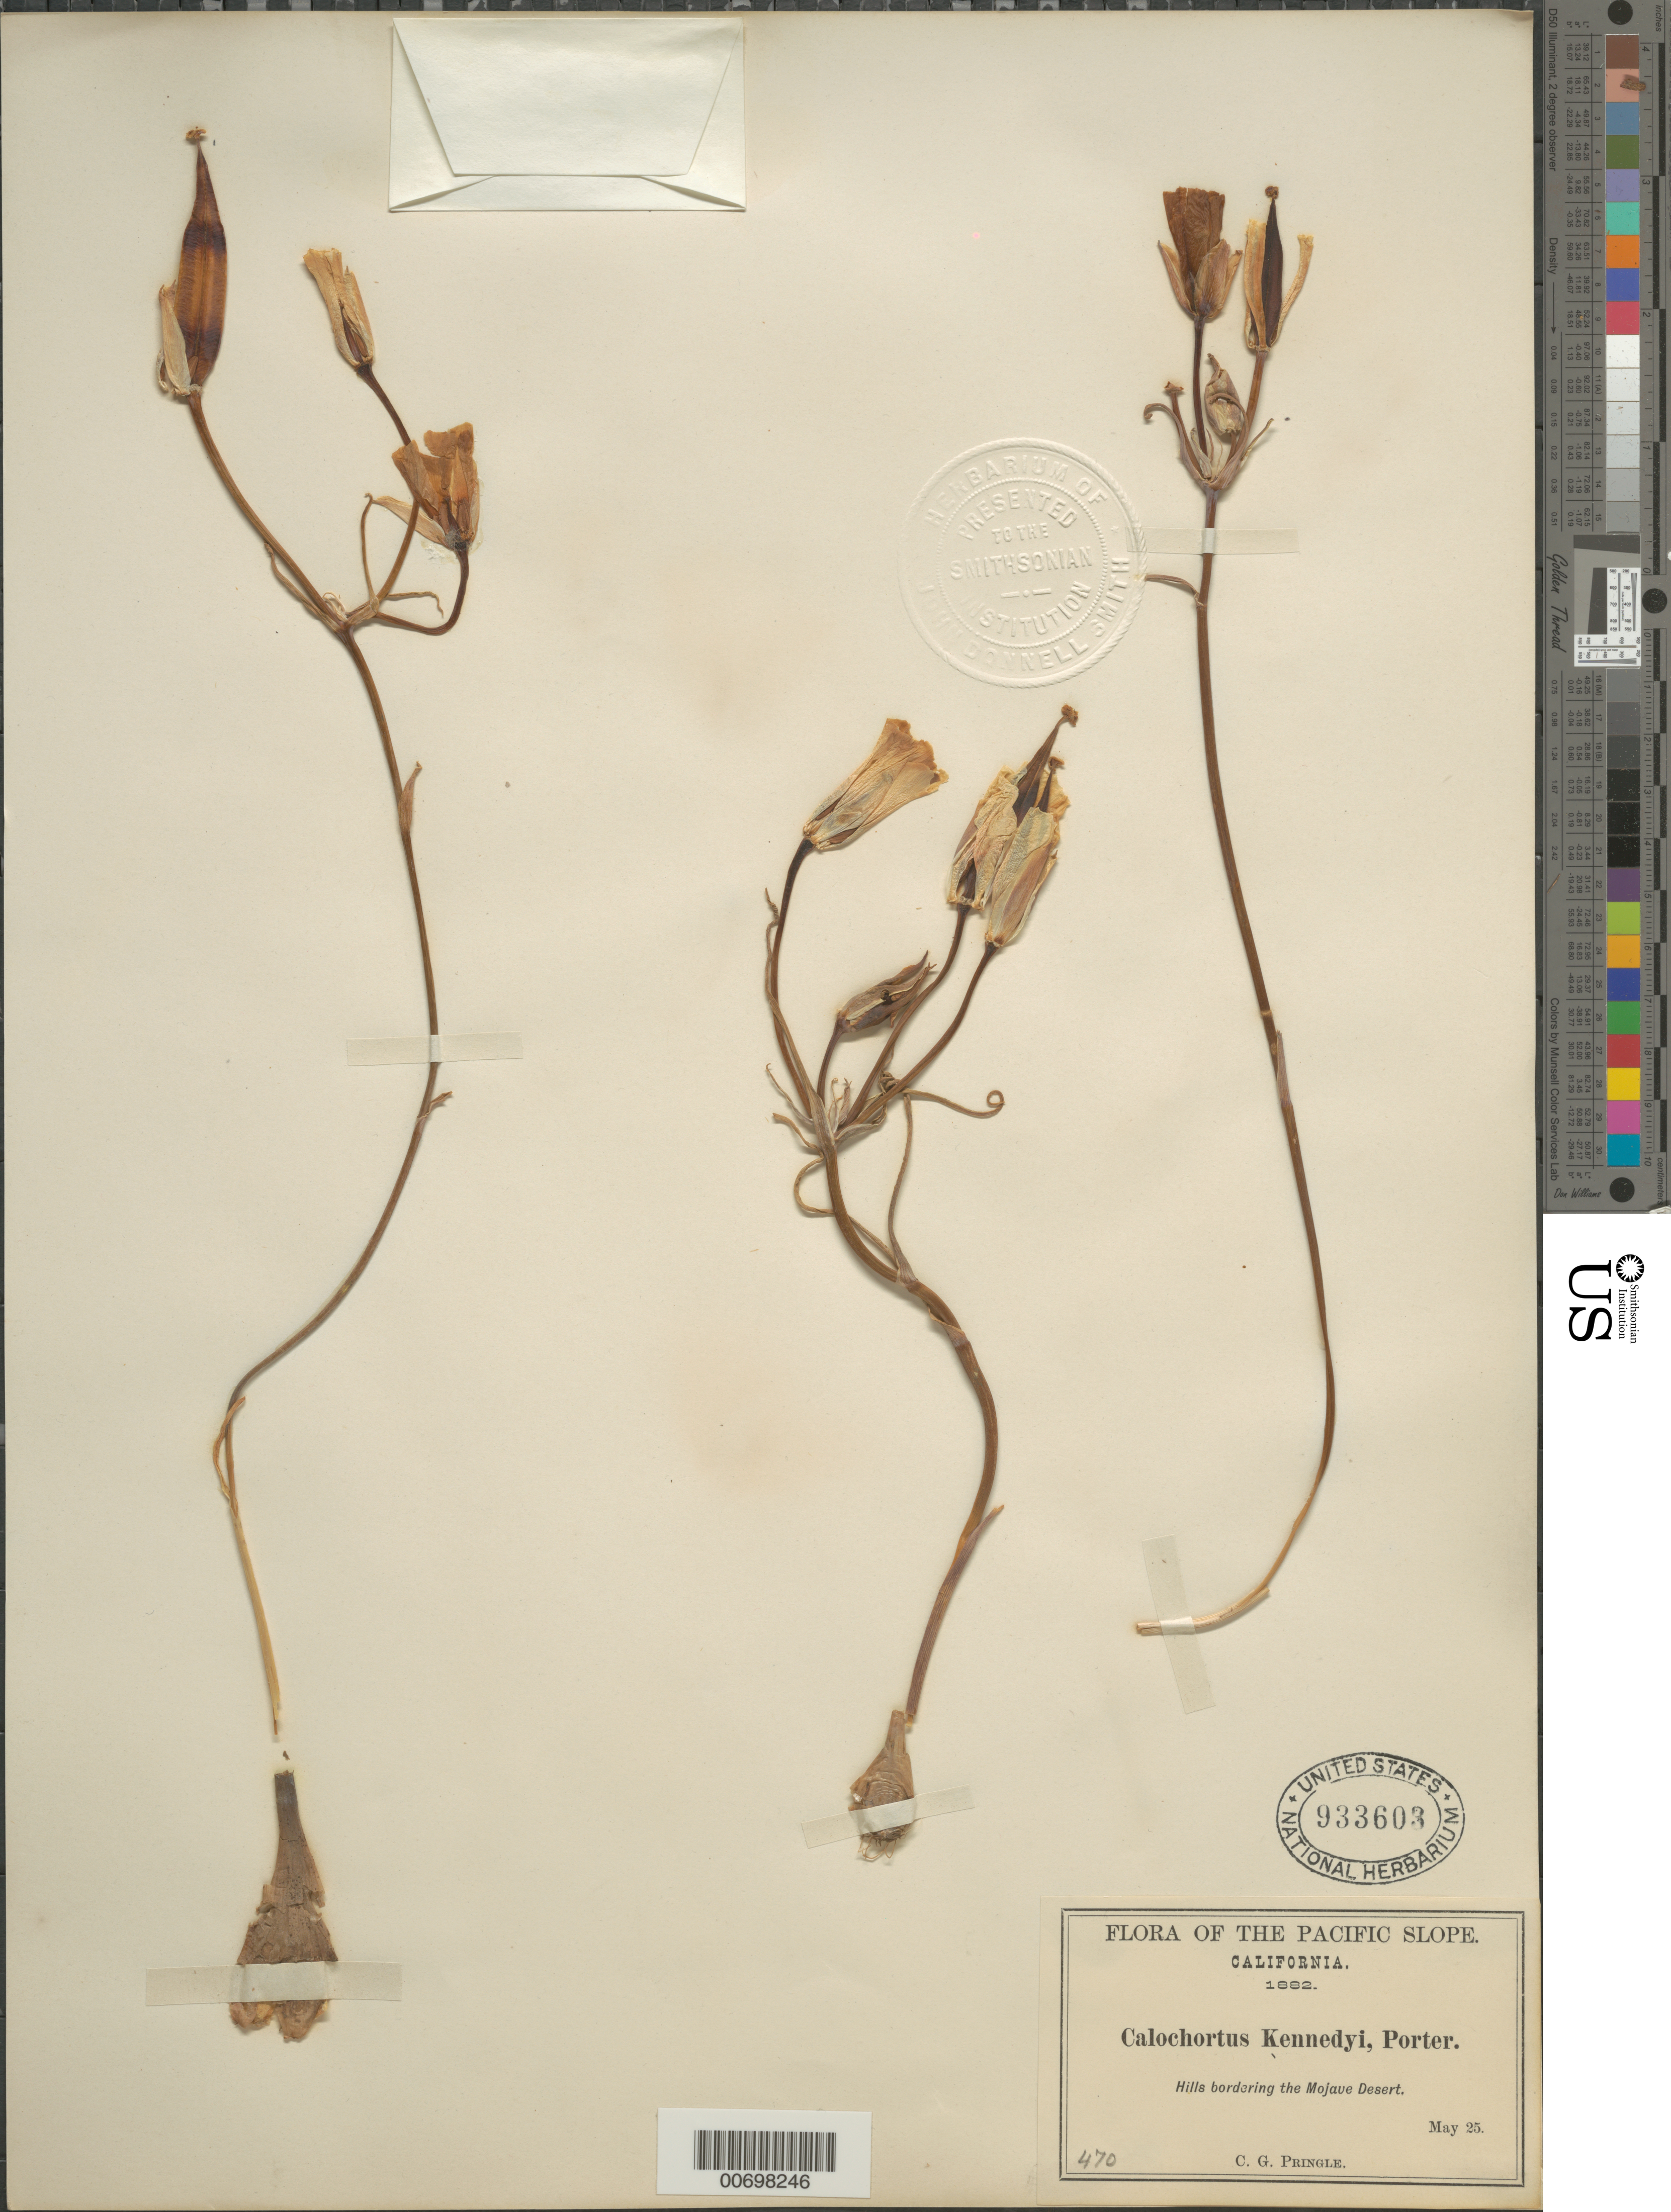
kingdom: Plantae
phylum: Tracheophyta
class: Liliopsida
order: Liliales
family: Liliaceae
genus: Calochortus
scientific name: Calochortus kennedyi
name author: Porter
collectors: C. G. Pringle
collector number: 470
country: United States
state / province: California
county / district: San Bernardino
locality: Hills bordering the Mojave Desert.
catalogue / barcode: US 933603